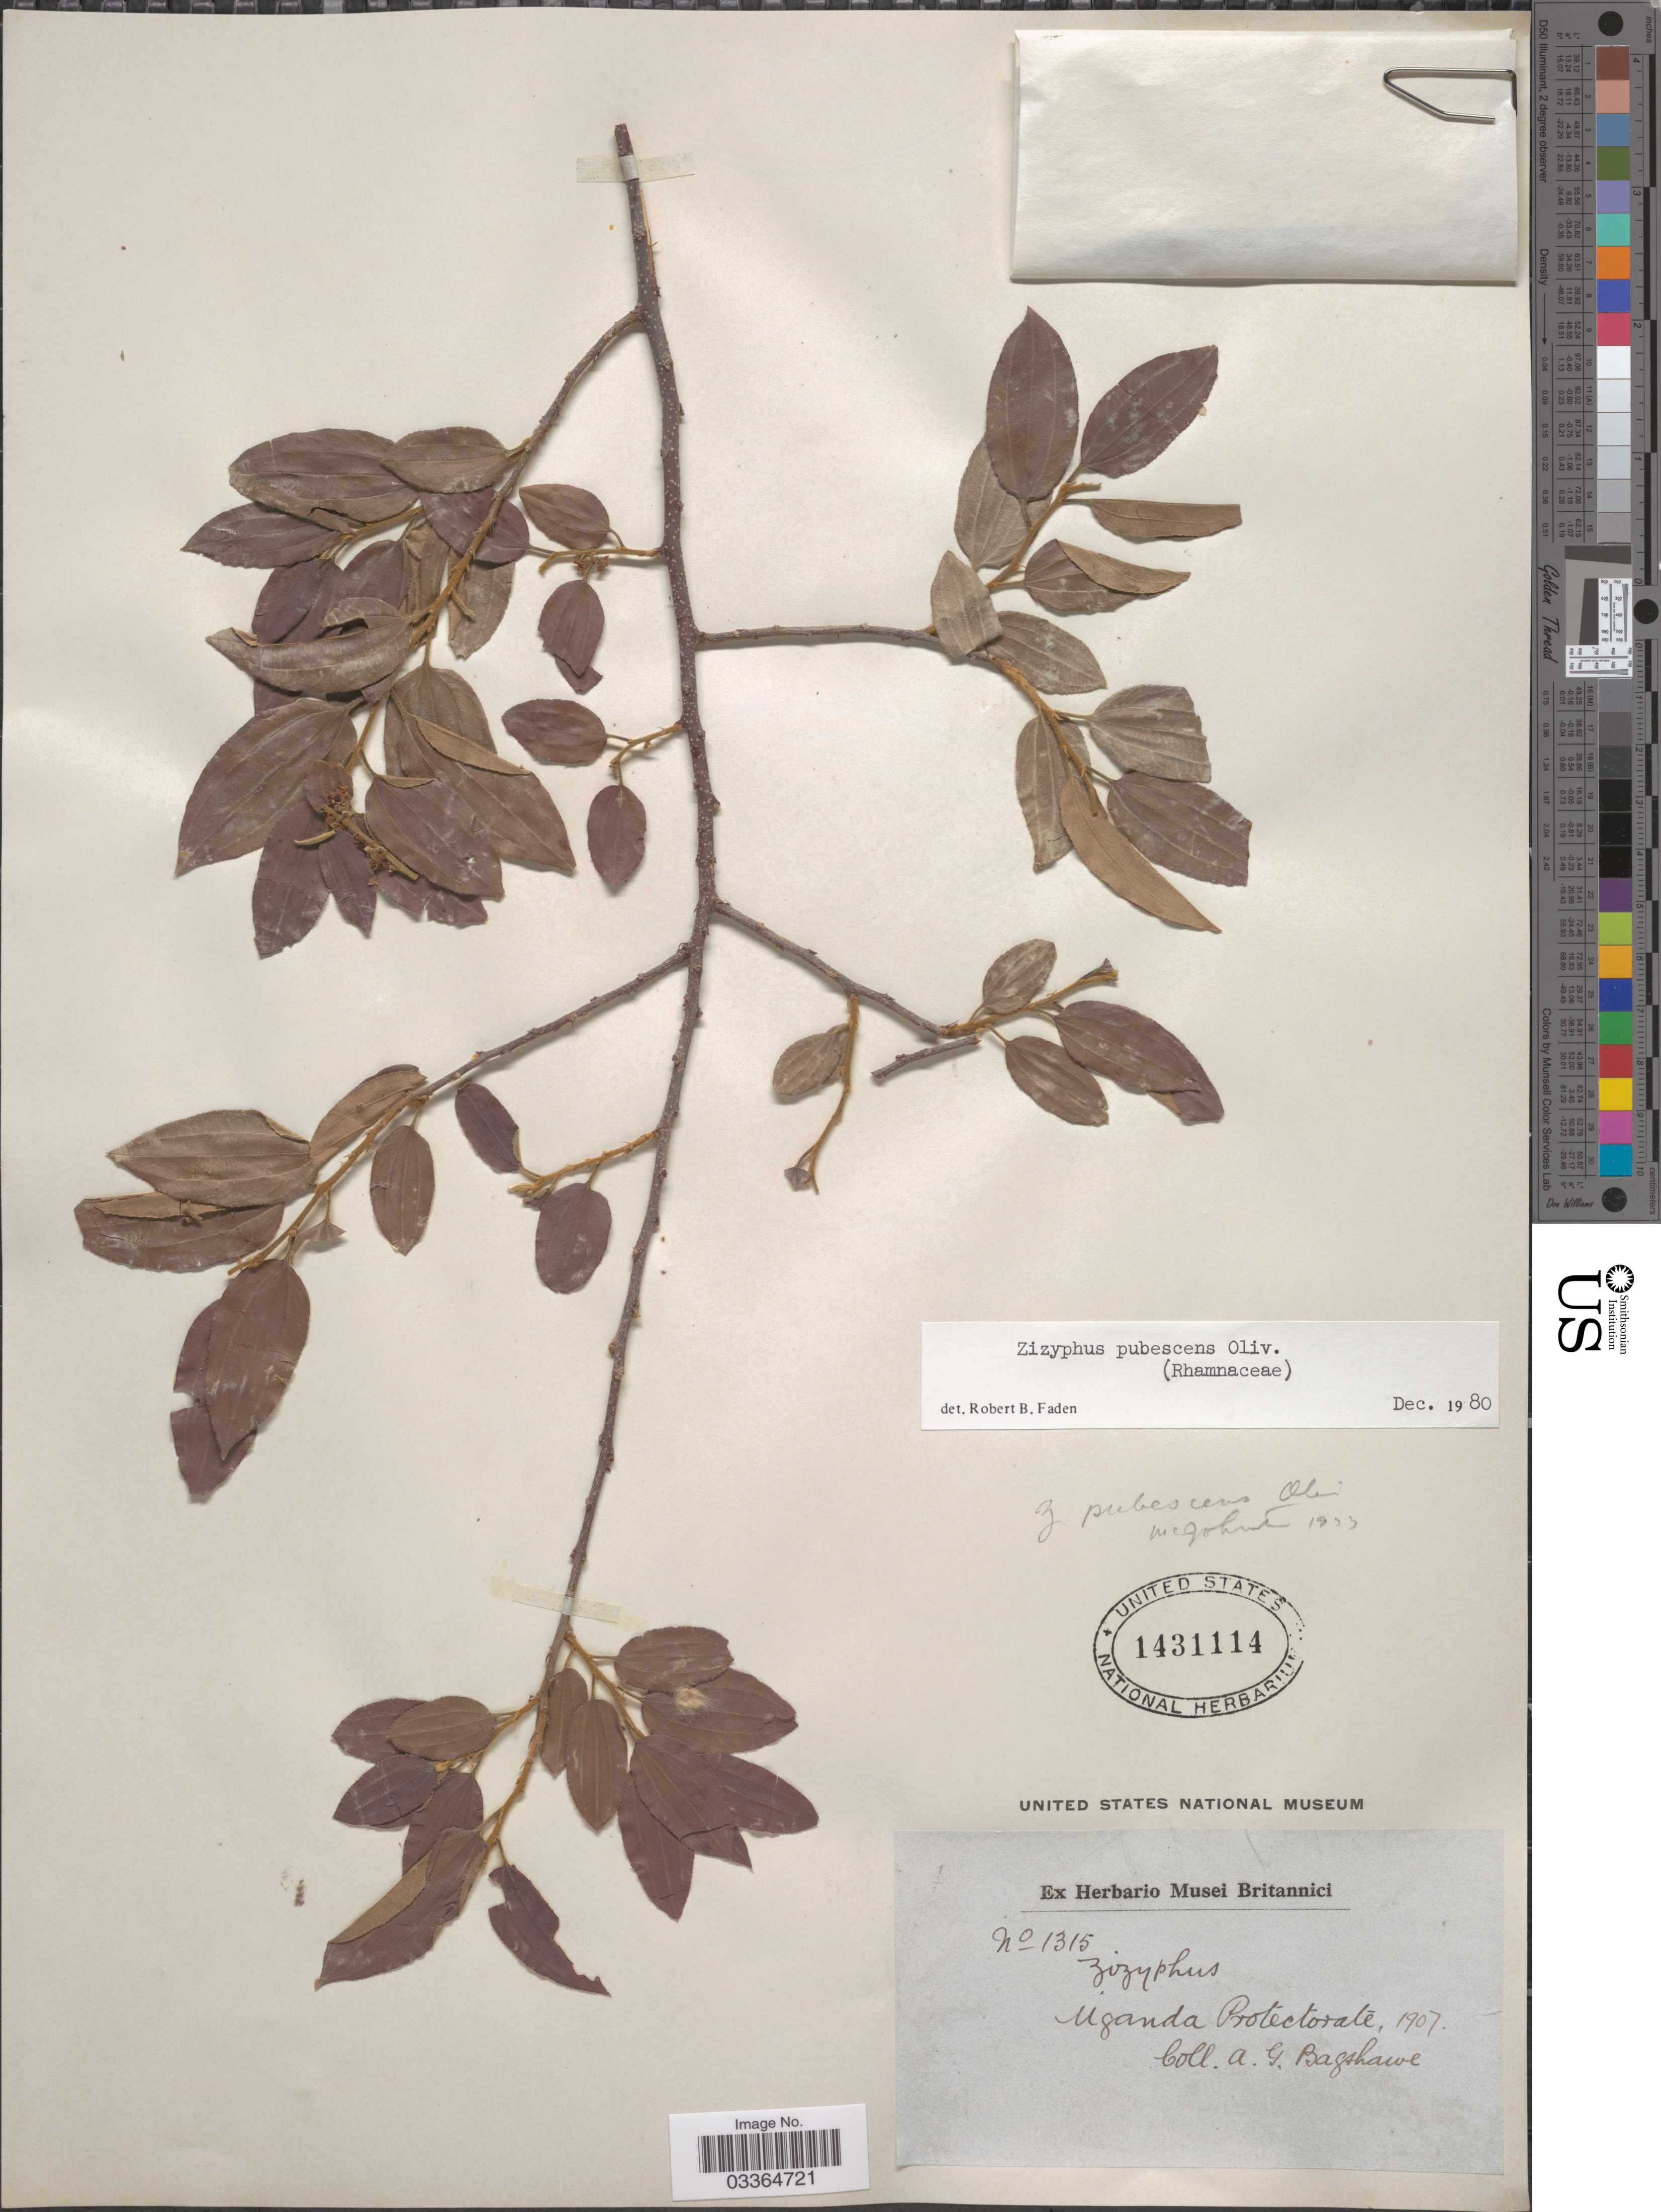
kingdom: Plantae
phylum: Tracheophyta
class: Magnoliopsida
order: Rosales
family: Rhamnaceae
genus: Ziziphus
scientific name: Ziziphus pubescens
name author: Oliv.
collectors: A. Bagshawe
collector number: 1315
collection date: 1907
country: Uganda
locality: Uganda Protectorate.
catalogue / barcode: US 1431114